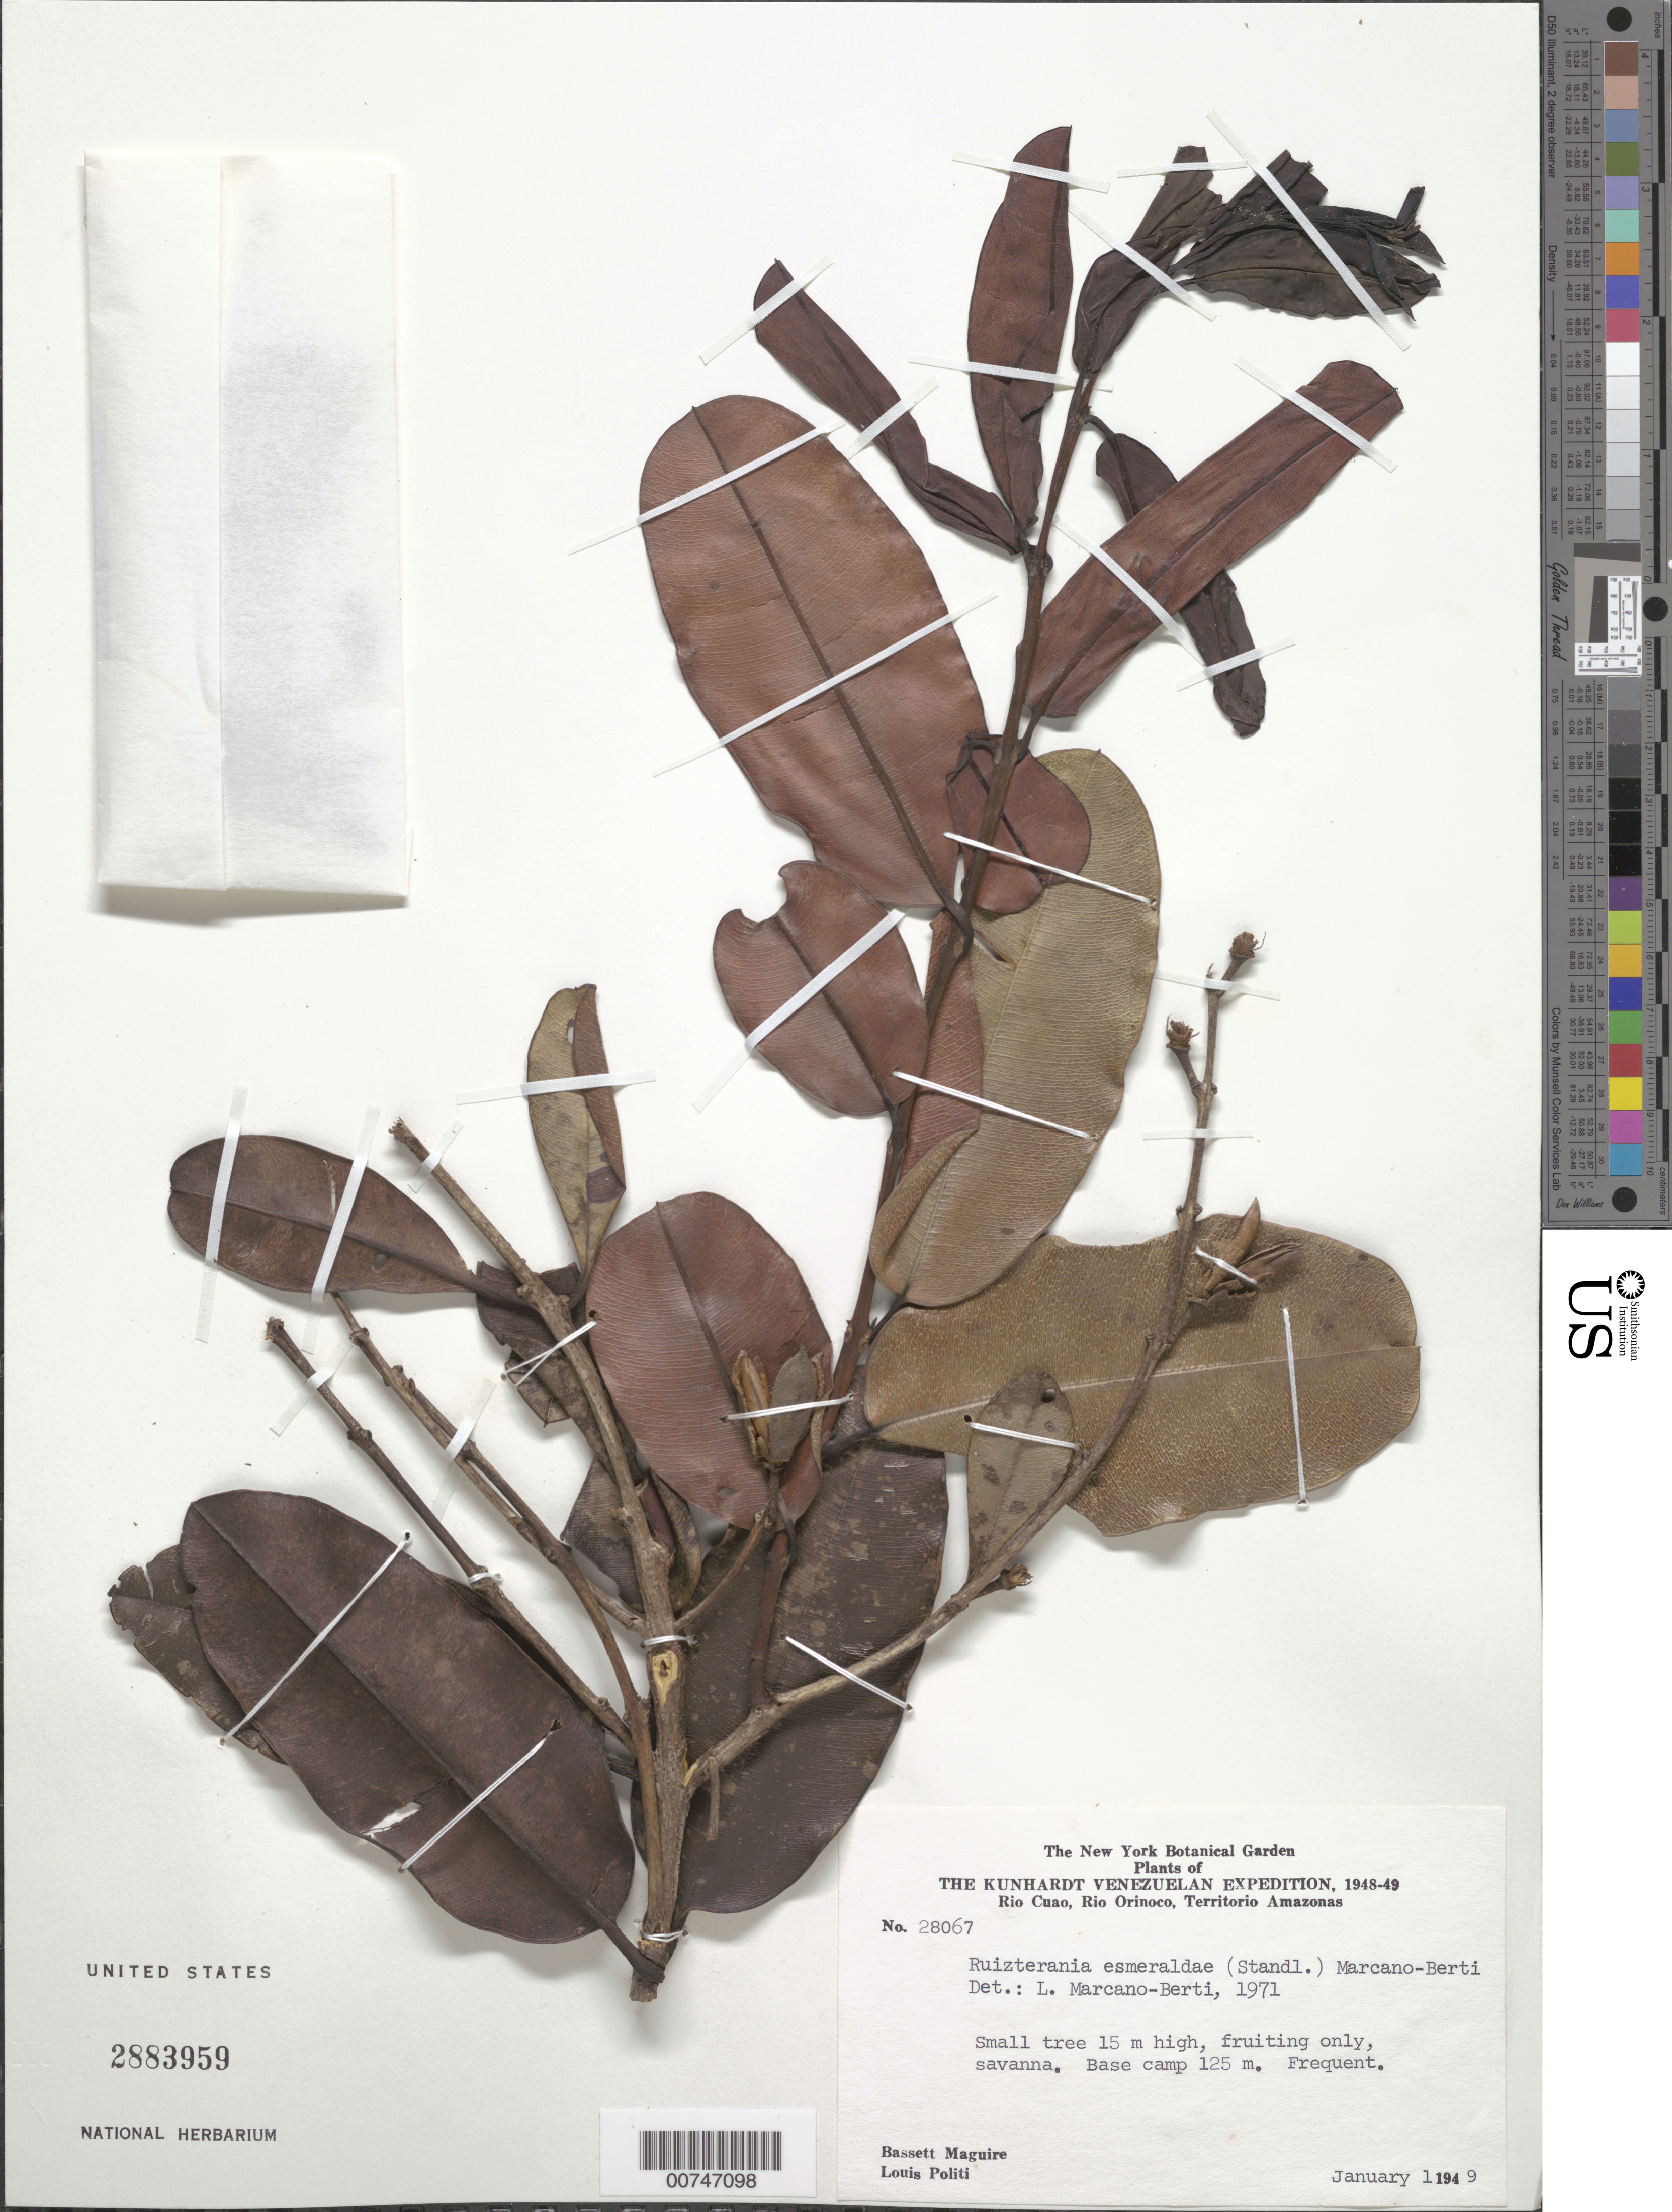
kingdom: Plantae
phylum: Tracheophyta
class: Magnoliopsida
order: Myrtales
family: Vochysiaceae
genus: Ruizterania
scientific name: Ruizterania esmeraldae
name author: (Standl.) Marc.-Berti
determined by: Marcano-Berti, L.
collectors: B. Maguire & L. Politi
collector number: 28067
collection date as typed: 1-Jan-49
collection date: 1949-01-01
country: Venezuela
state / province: Amazonas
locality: Río Cuao, Río Orinoco, base camp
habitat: Savanna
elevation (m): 125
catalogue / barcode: US 2883959